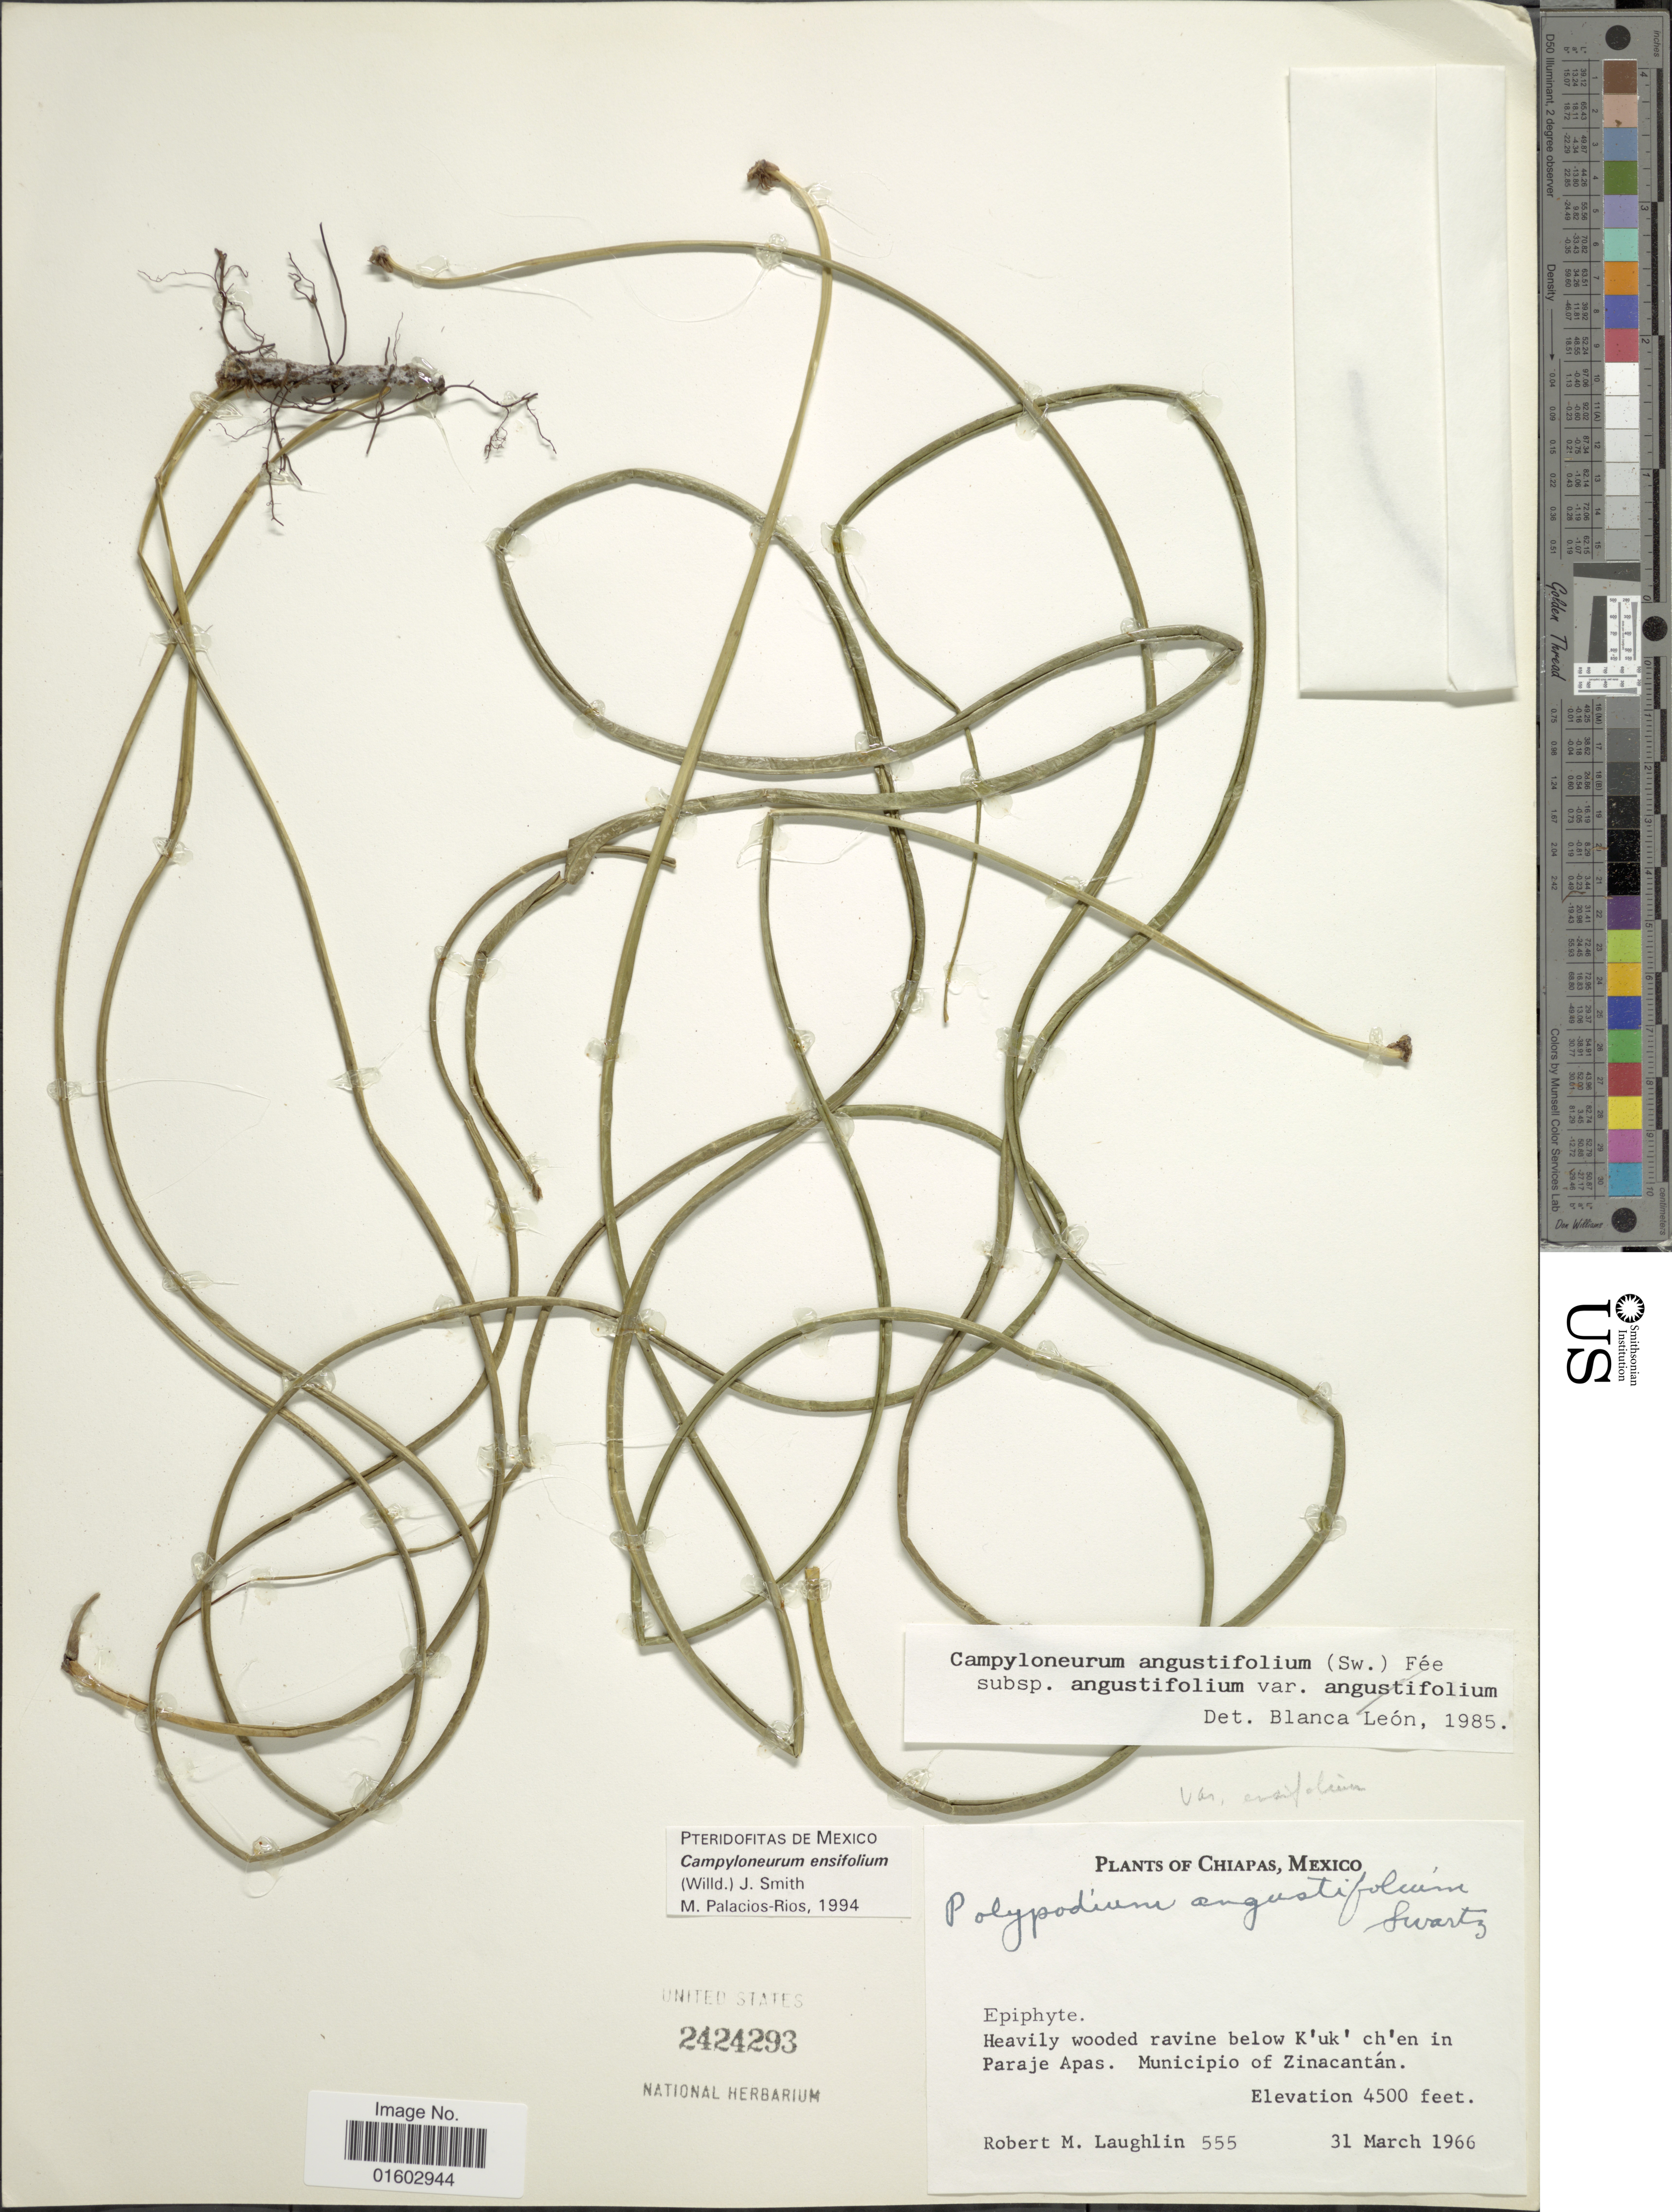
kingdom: Plantae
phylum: Tracheophyta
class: Polypodiopsida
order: Polypodiales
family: Polypodiaceae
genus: Campyloneurum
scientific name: Campyloneurum angustifolium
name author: (Sw.) Fée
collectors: R. M. Laughlin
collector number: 555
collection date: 1966-03-31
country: Mexico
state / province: Chiapas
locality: Paraje Apas, Municipio of Zinacantan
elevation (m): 1372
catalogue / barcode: US 2424293